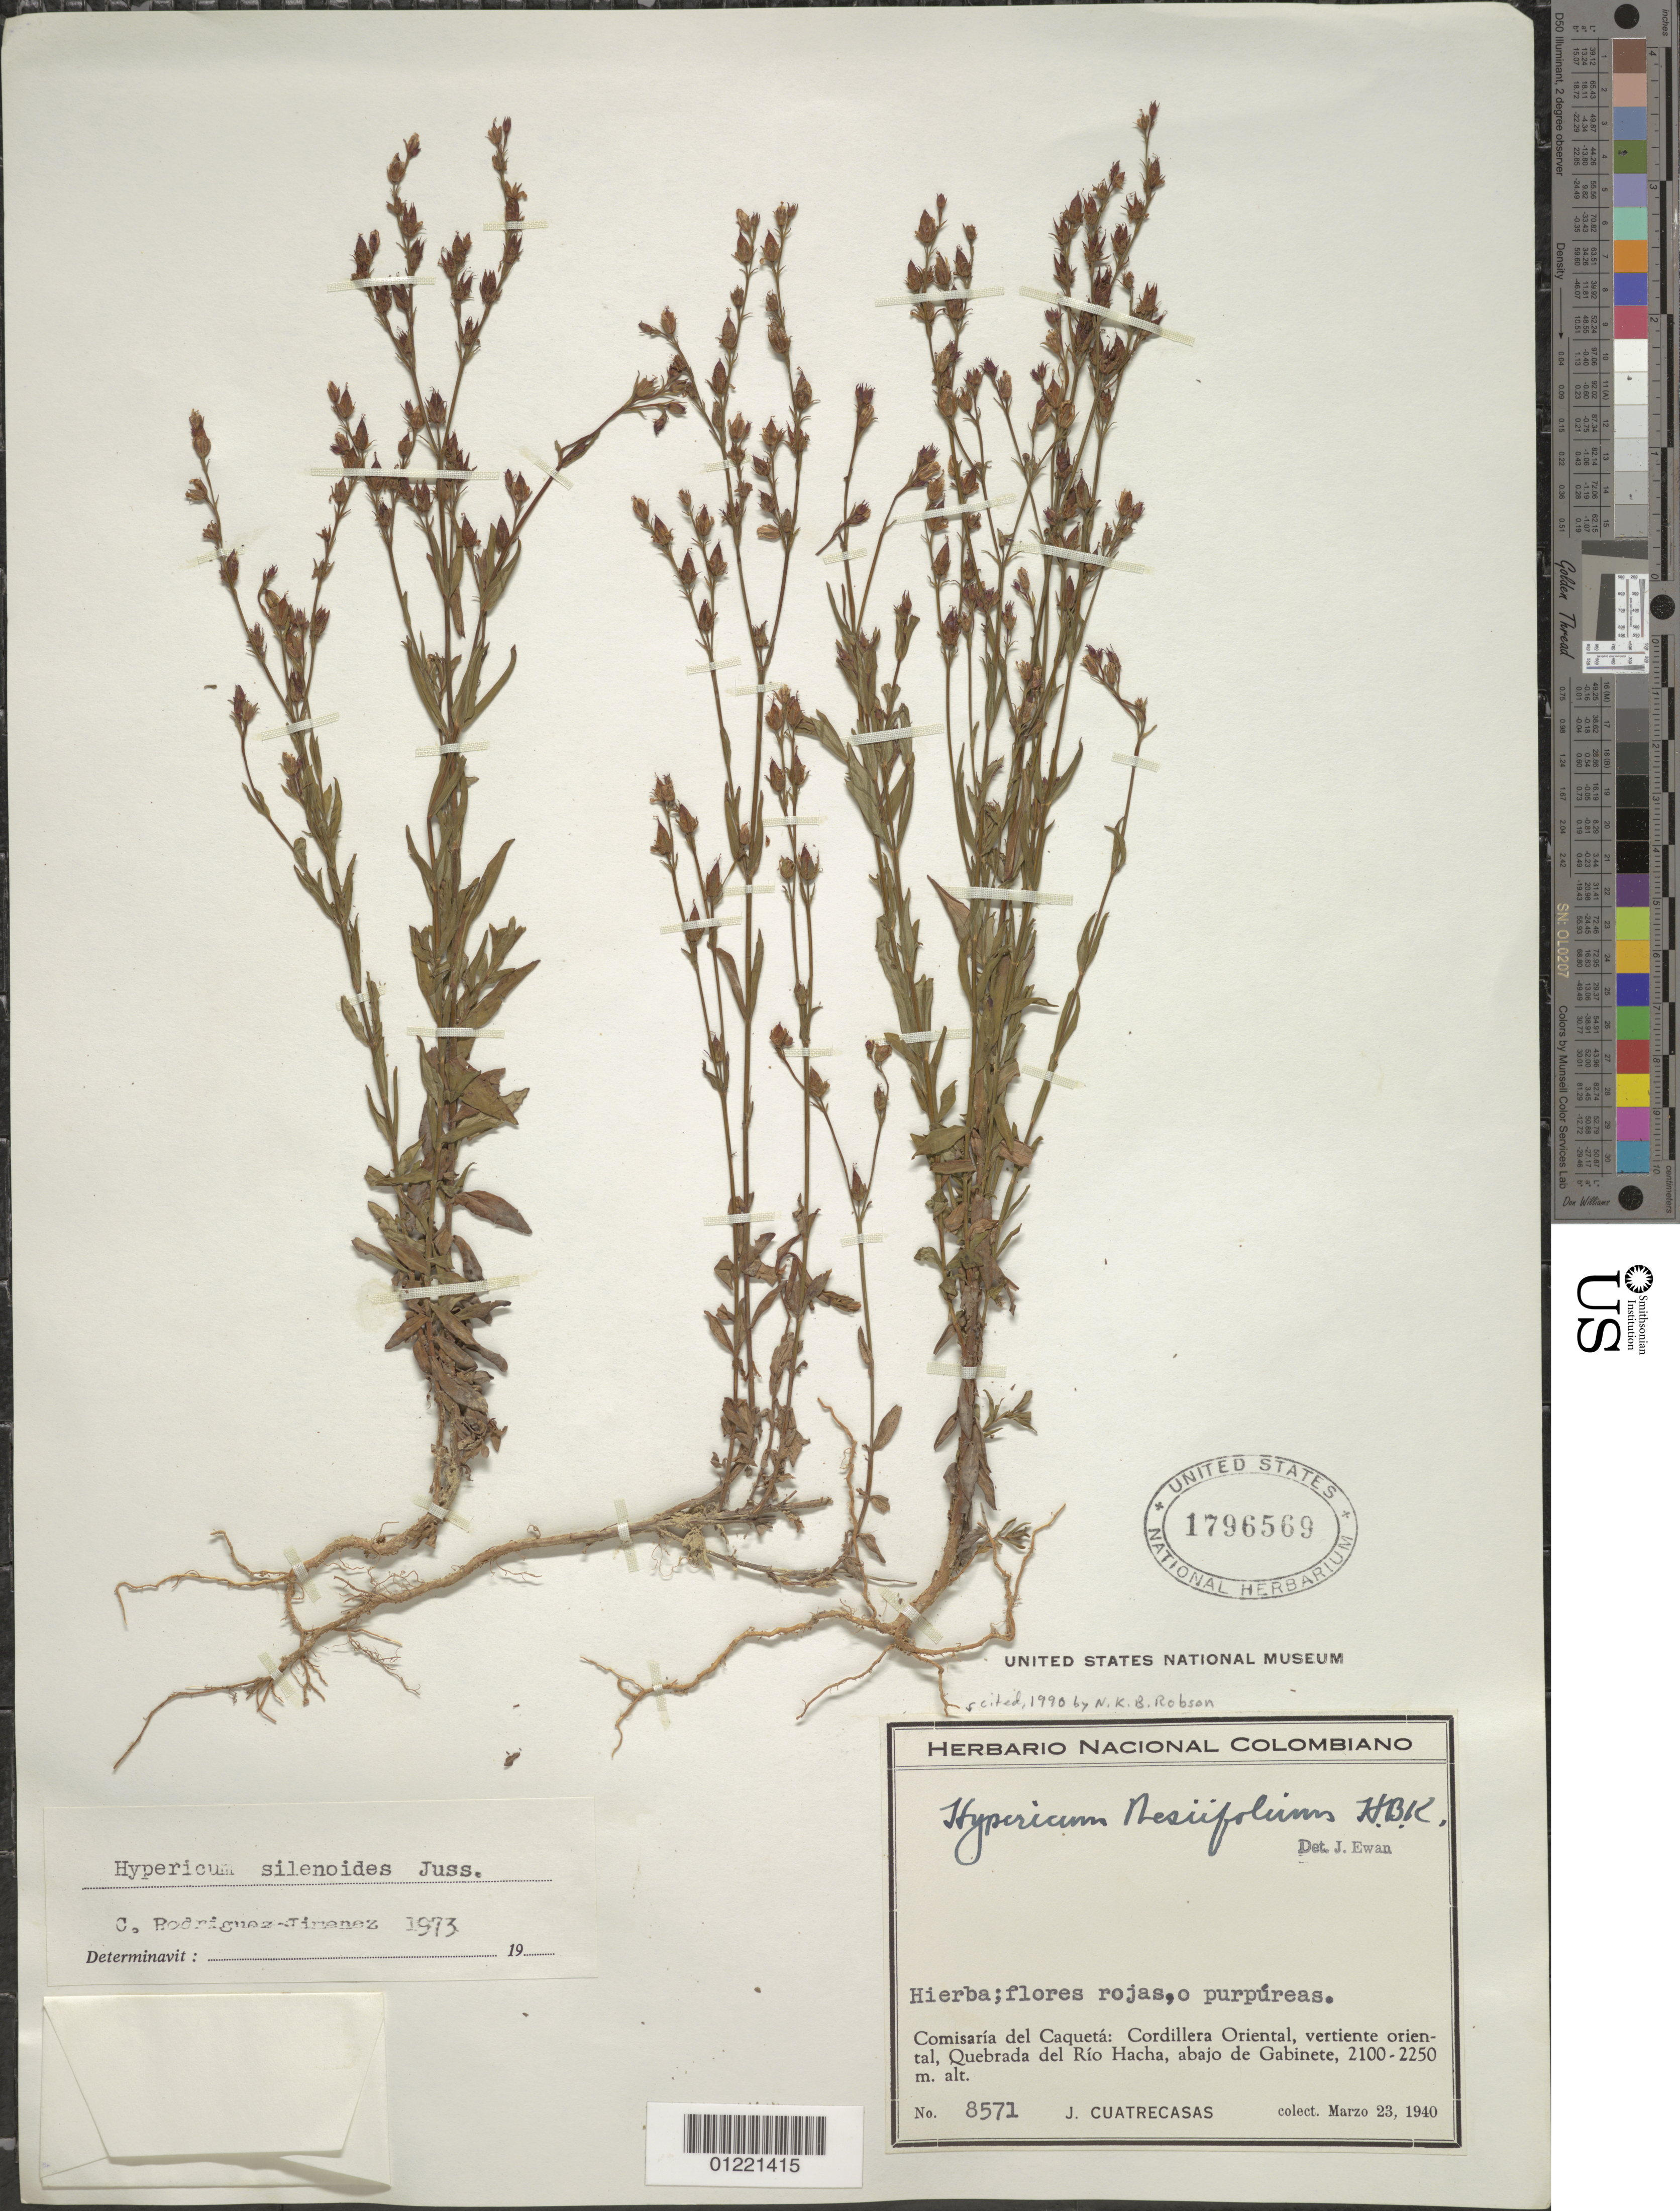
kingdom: Plantae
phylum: Tracheophyta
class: Magnoliopsida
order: Malpighiales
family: Hypericaceae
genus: Hypericum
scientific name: Hypericum thesiifolium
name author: Kunth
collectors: J. Cuatrecasas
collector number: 8571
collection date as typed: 23 Mar 1940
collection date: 1940-03-23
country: Colombia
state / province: Caquetá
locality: Cordillera Oriental, vertiente oriental, Quebrada del Rio Hacha, abajo de Gabinete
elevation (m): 2100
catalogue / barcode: US 1796569